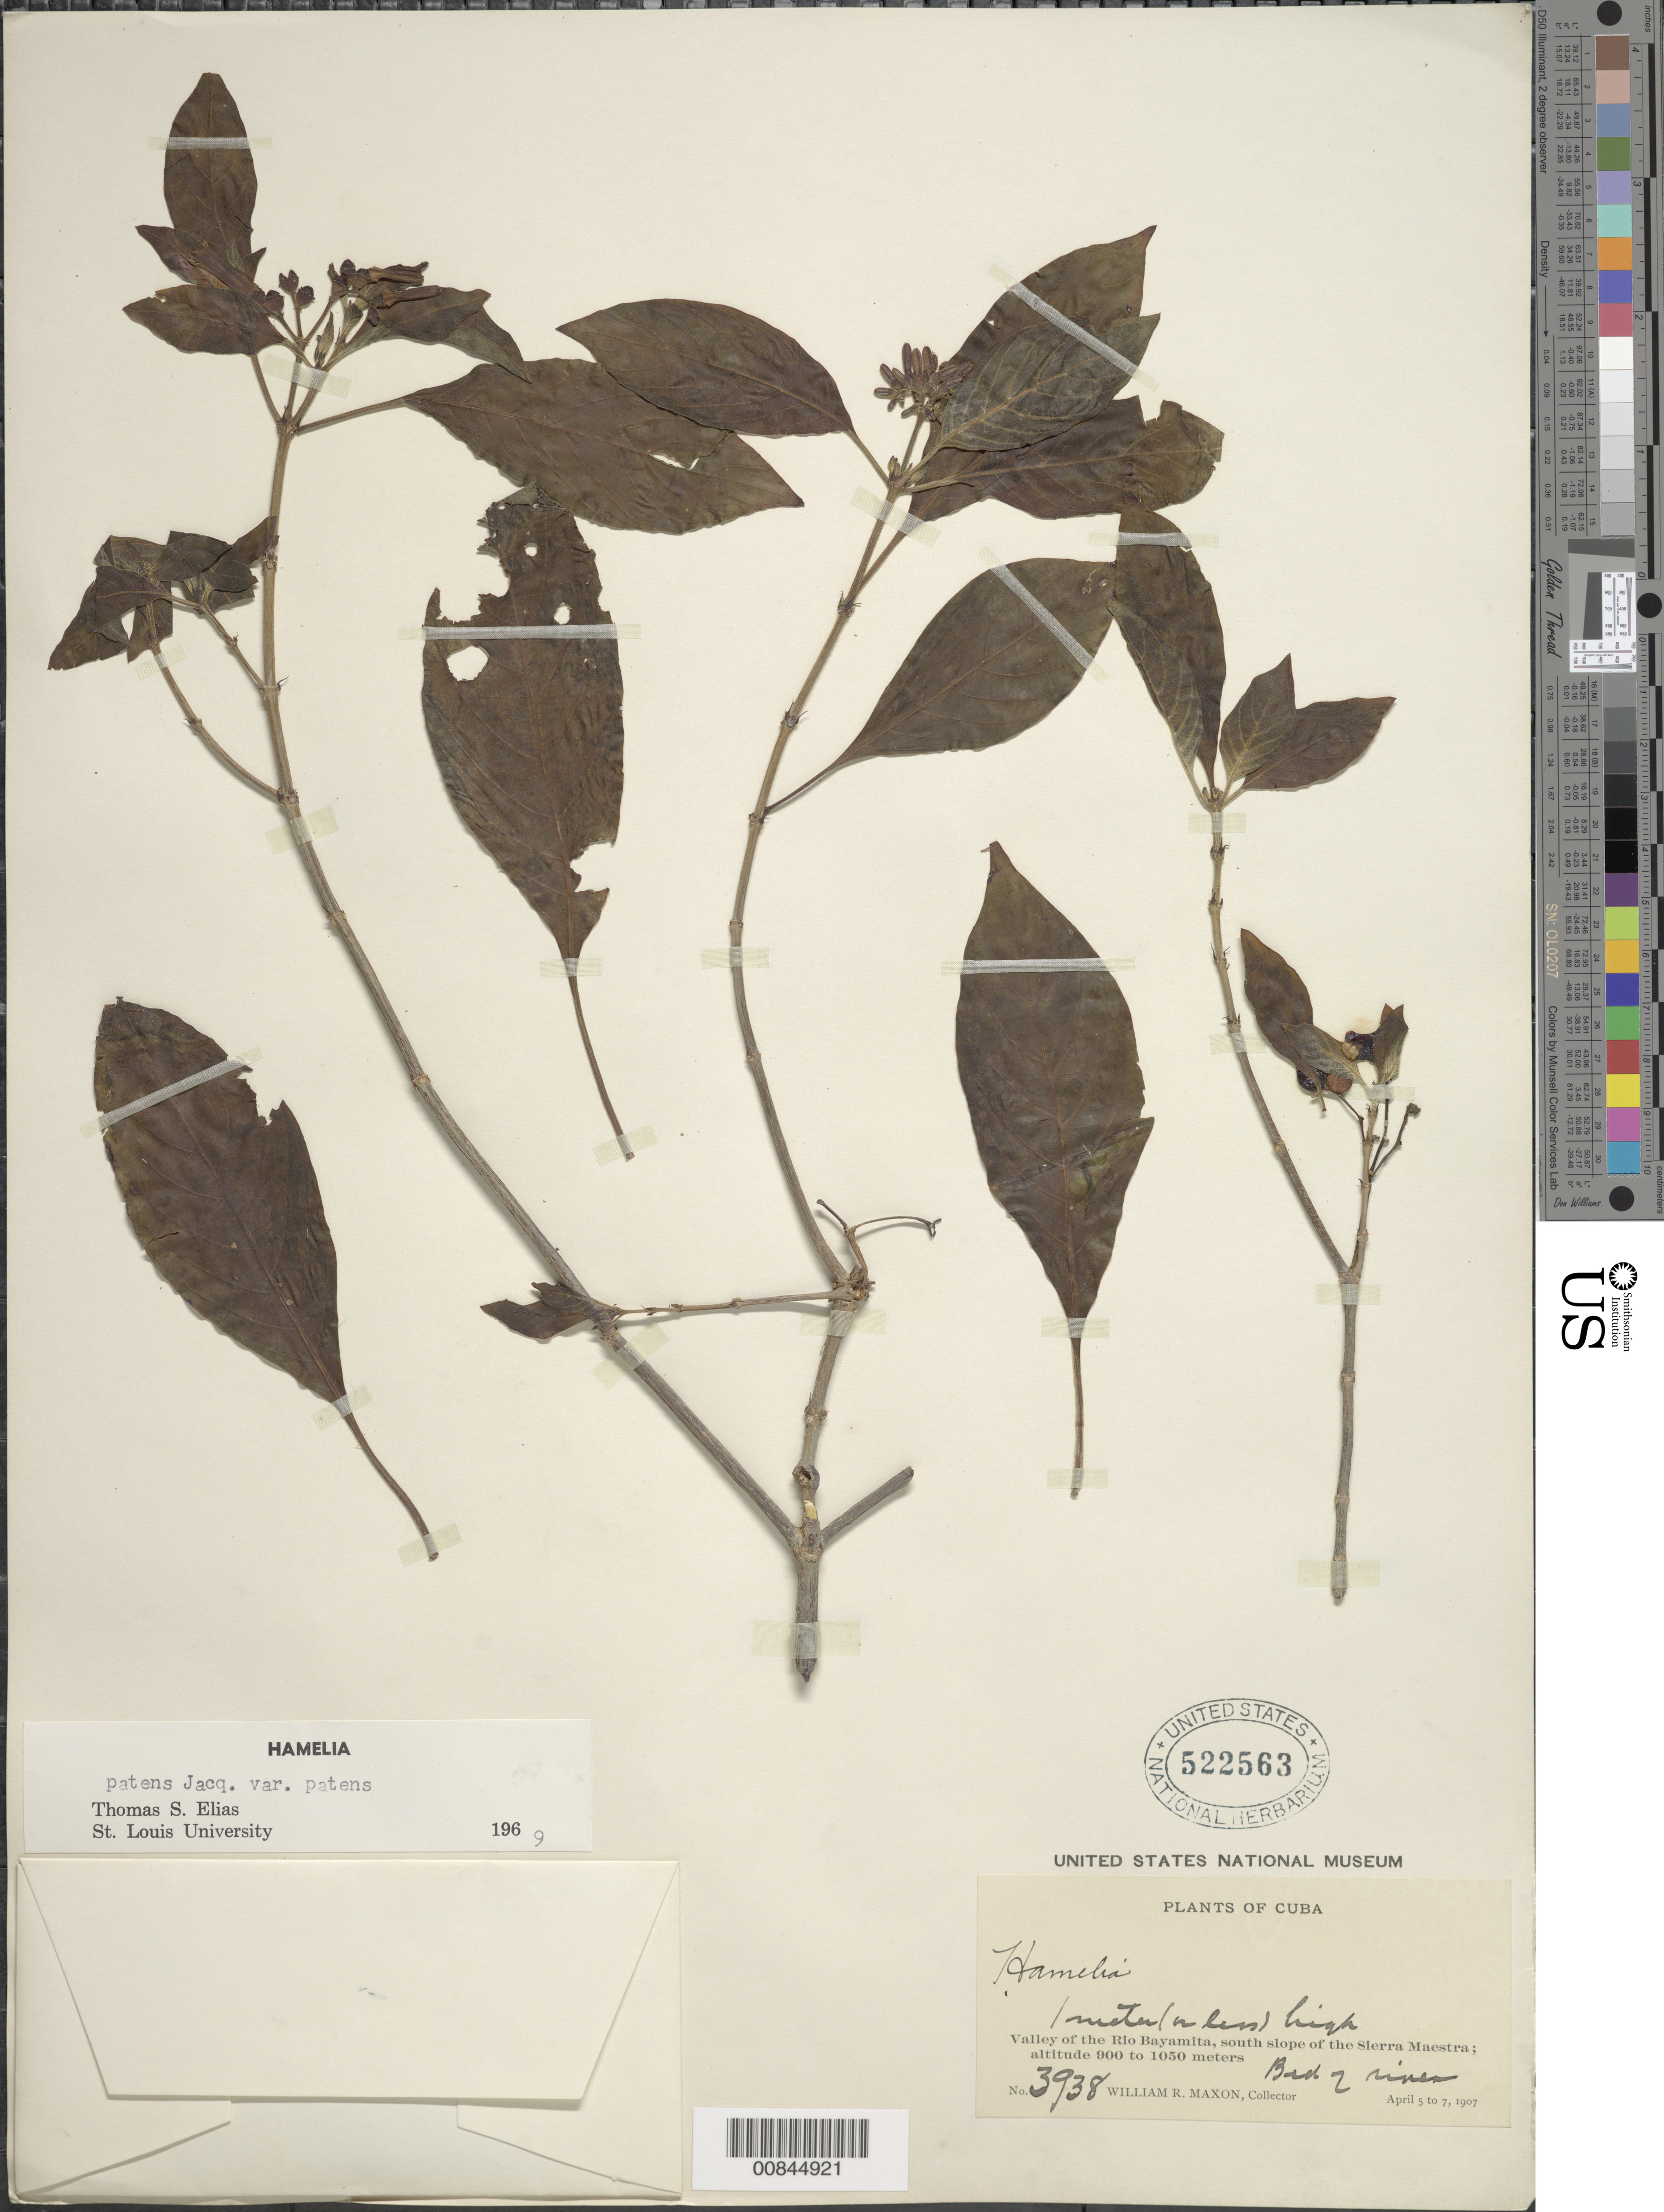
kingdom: Plantae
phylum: Tracheophyta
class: Magnoliopsida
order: Gentianales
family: Rubiaceae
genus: Hamelia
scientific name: Hamelia patens var. patens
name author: Jacq.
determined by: Elias, T. S.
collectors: W. R. Maxon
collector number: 3938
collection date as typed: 05 Apr 1907 to 07 Apr 1907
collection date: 1907-04-05/1907-04-07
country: Cuba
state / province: Oriente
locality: Valley of Rio Bayamita, south slope of the Sierra Maestra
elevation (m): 900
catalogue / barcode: US 522563